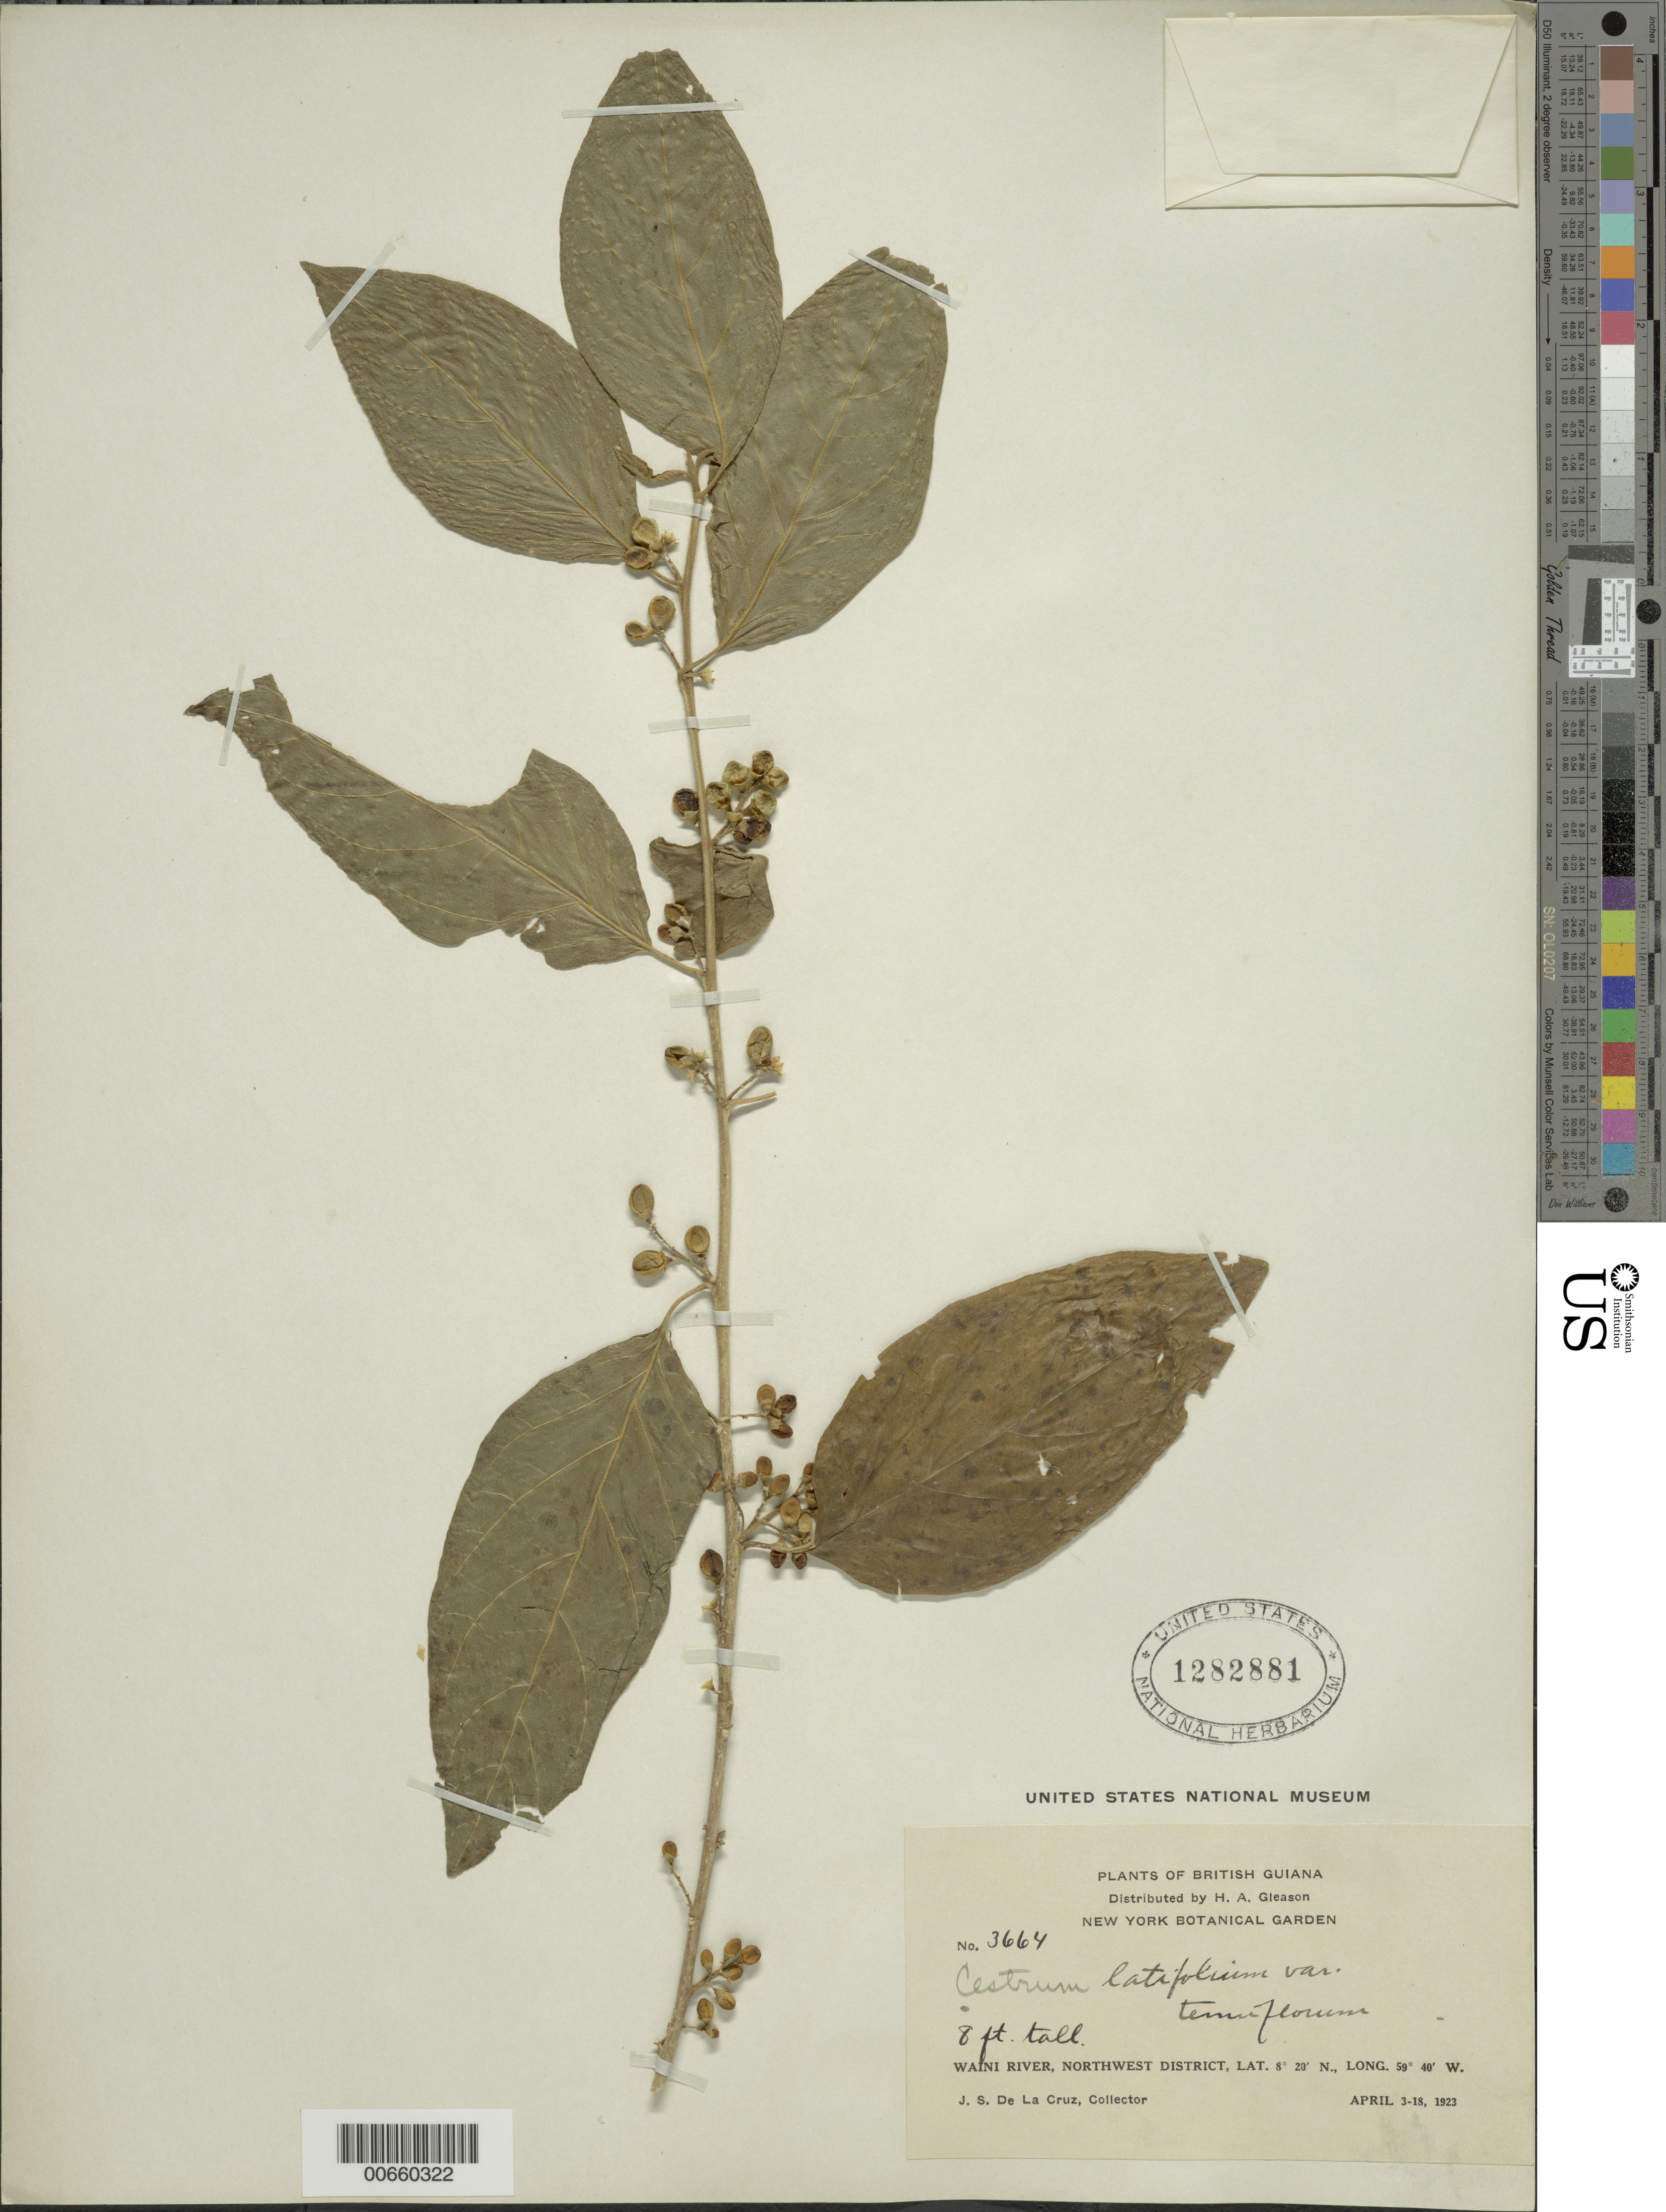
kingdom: Plantae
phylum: Tracheophyta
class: Magnoliopsida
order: Solanales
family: Solanaceae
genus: Cestrum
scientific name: Cestrum latifolium var. tenuiflorum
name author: (Kunth) O.E. Schulz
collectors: J. S. de la Cruz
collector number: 3664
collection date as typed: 3-Apr-23 to 18-Apr-23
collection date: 1923-04-03/1923-04-18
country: Guyana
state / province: Barima-Waini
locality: Waini R., NW District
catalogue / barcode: US 1282881